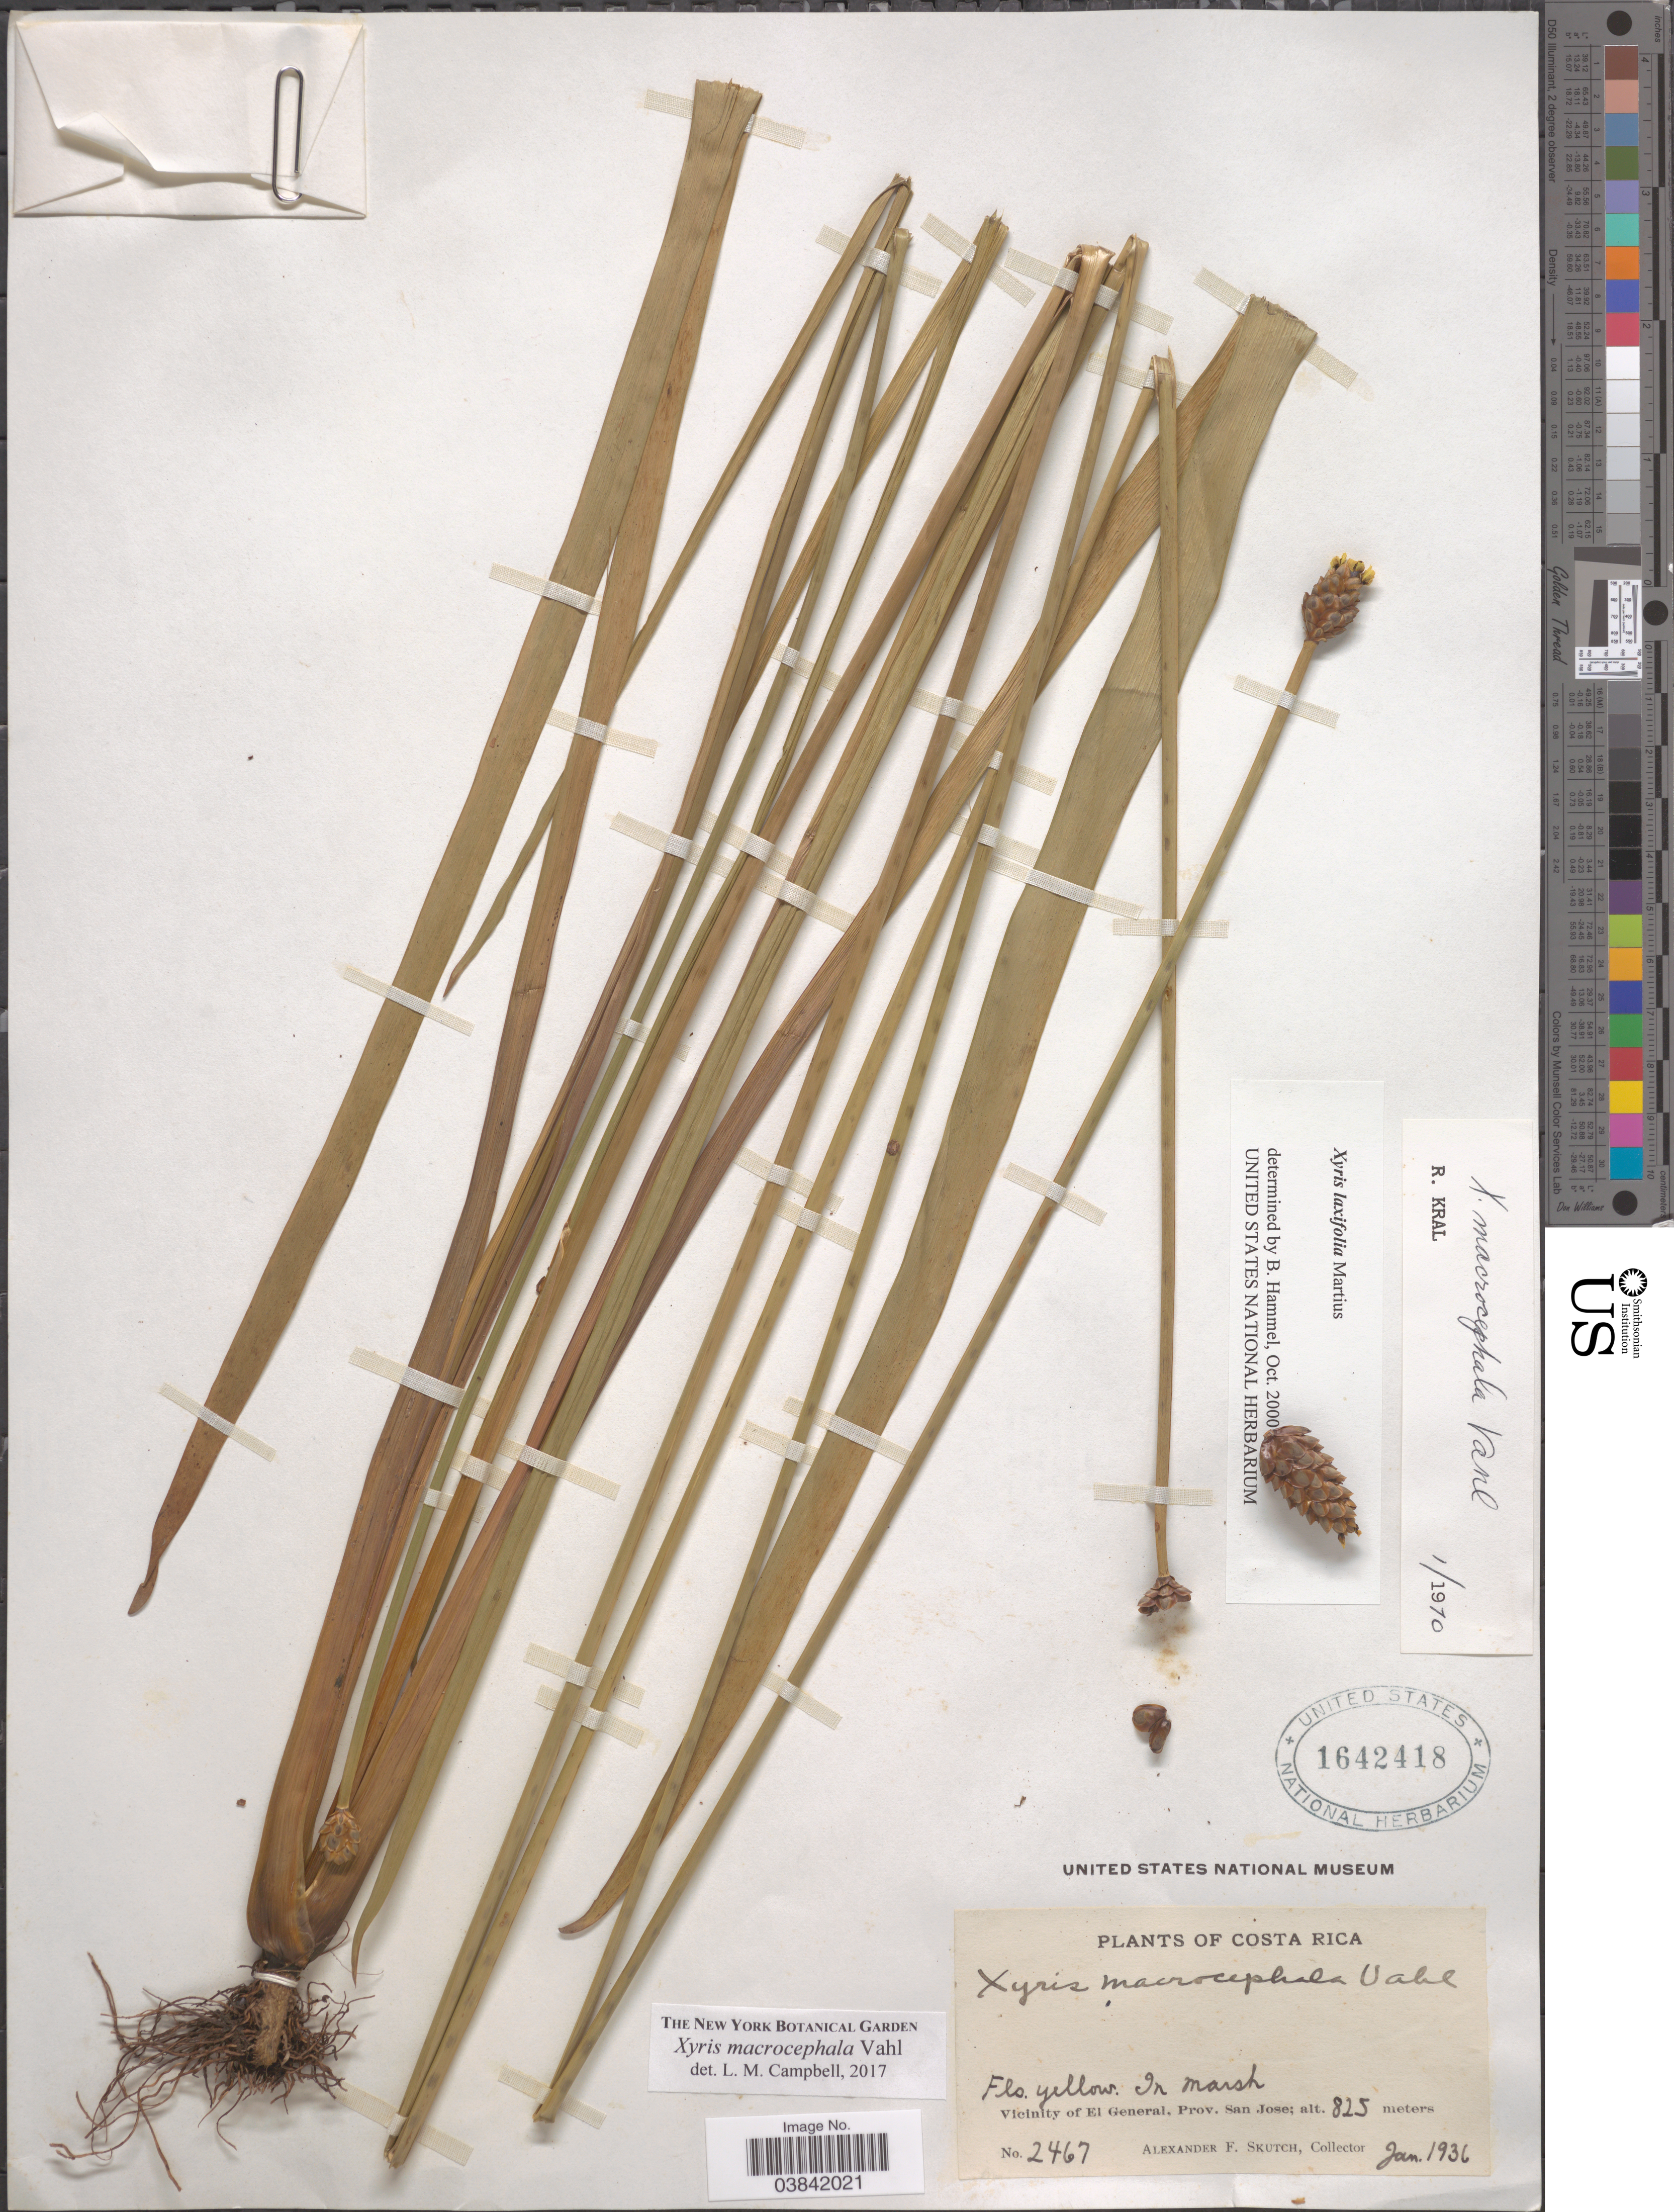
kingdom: Plantae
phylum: Tracheophyta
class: Liliopsida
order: Poales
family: Xyridaceae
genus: Xyris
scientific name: Xyris macrocephala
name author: Vahl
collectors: A. F. Skutch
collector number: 2467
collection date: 1936-01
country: Costa Rica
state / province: San José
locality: Vicinity of El General.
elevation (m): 825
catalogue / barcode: US 1642418